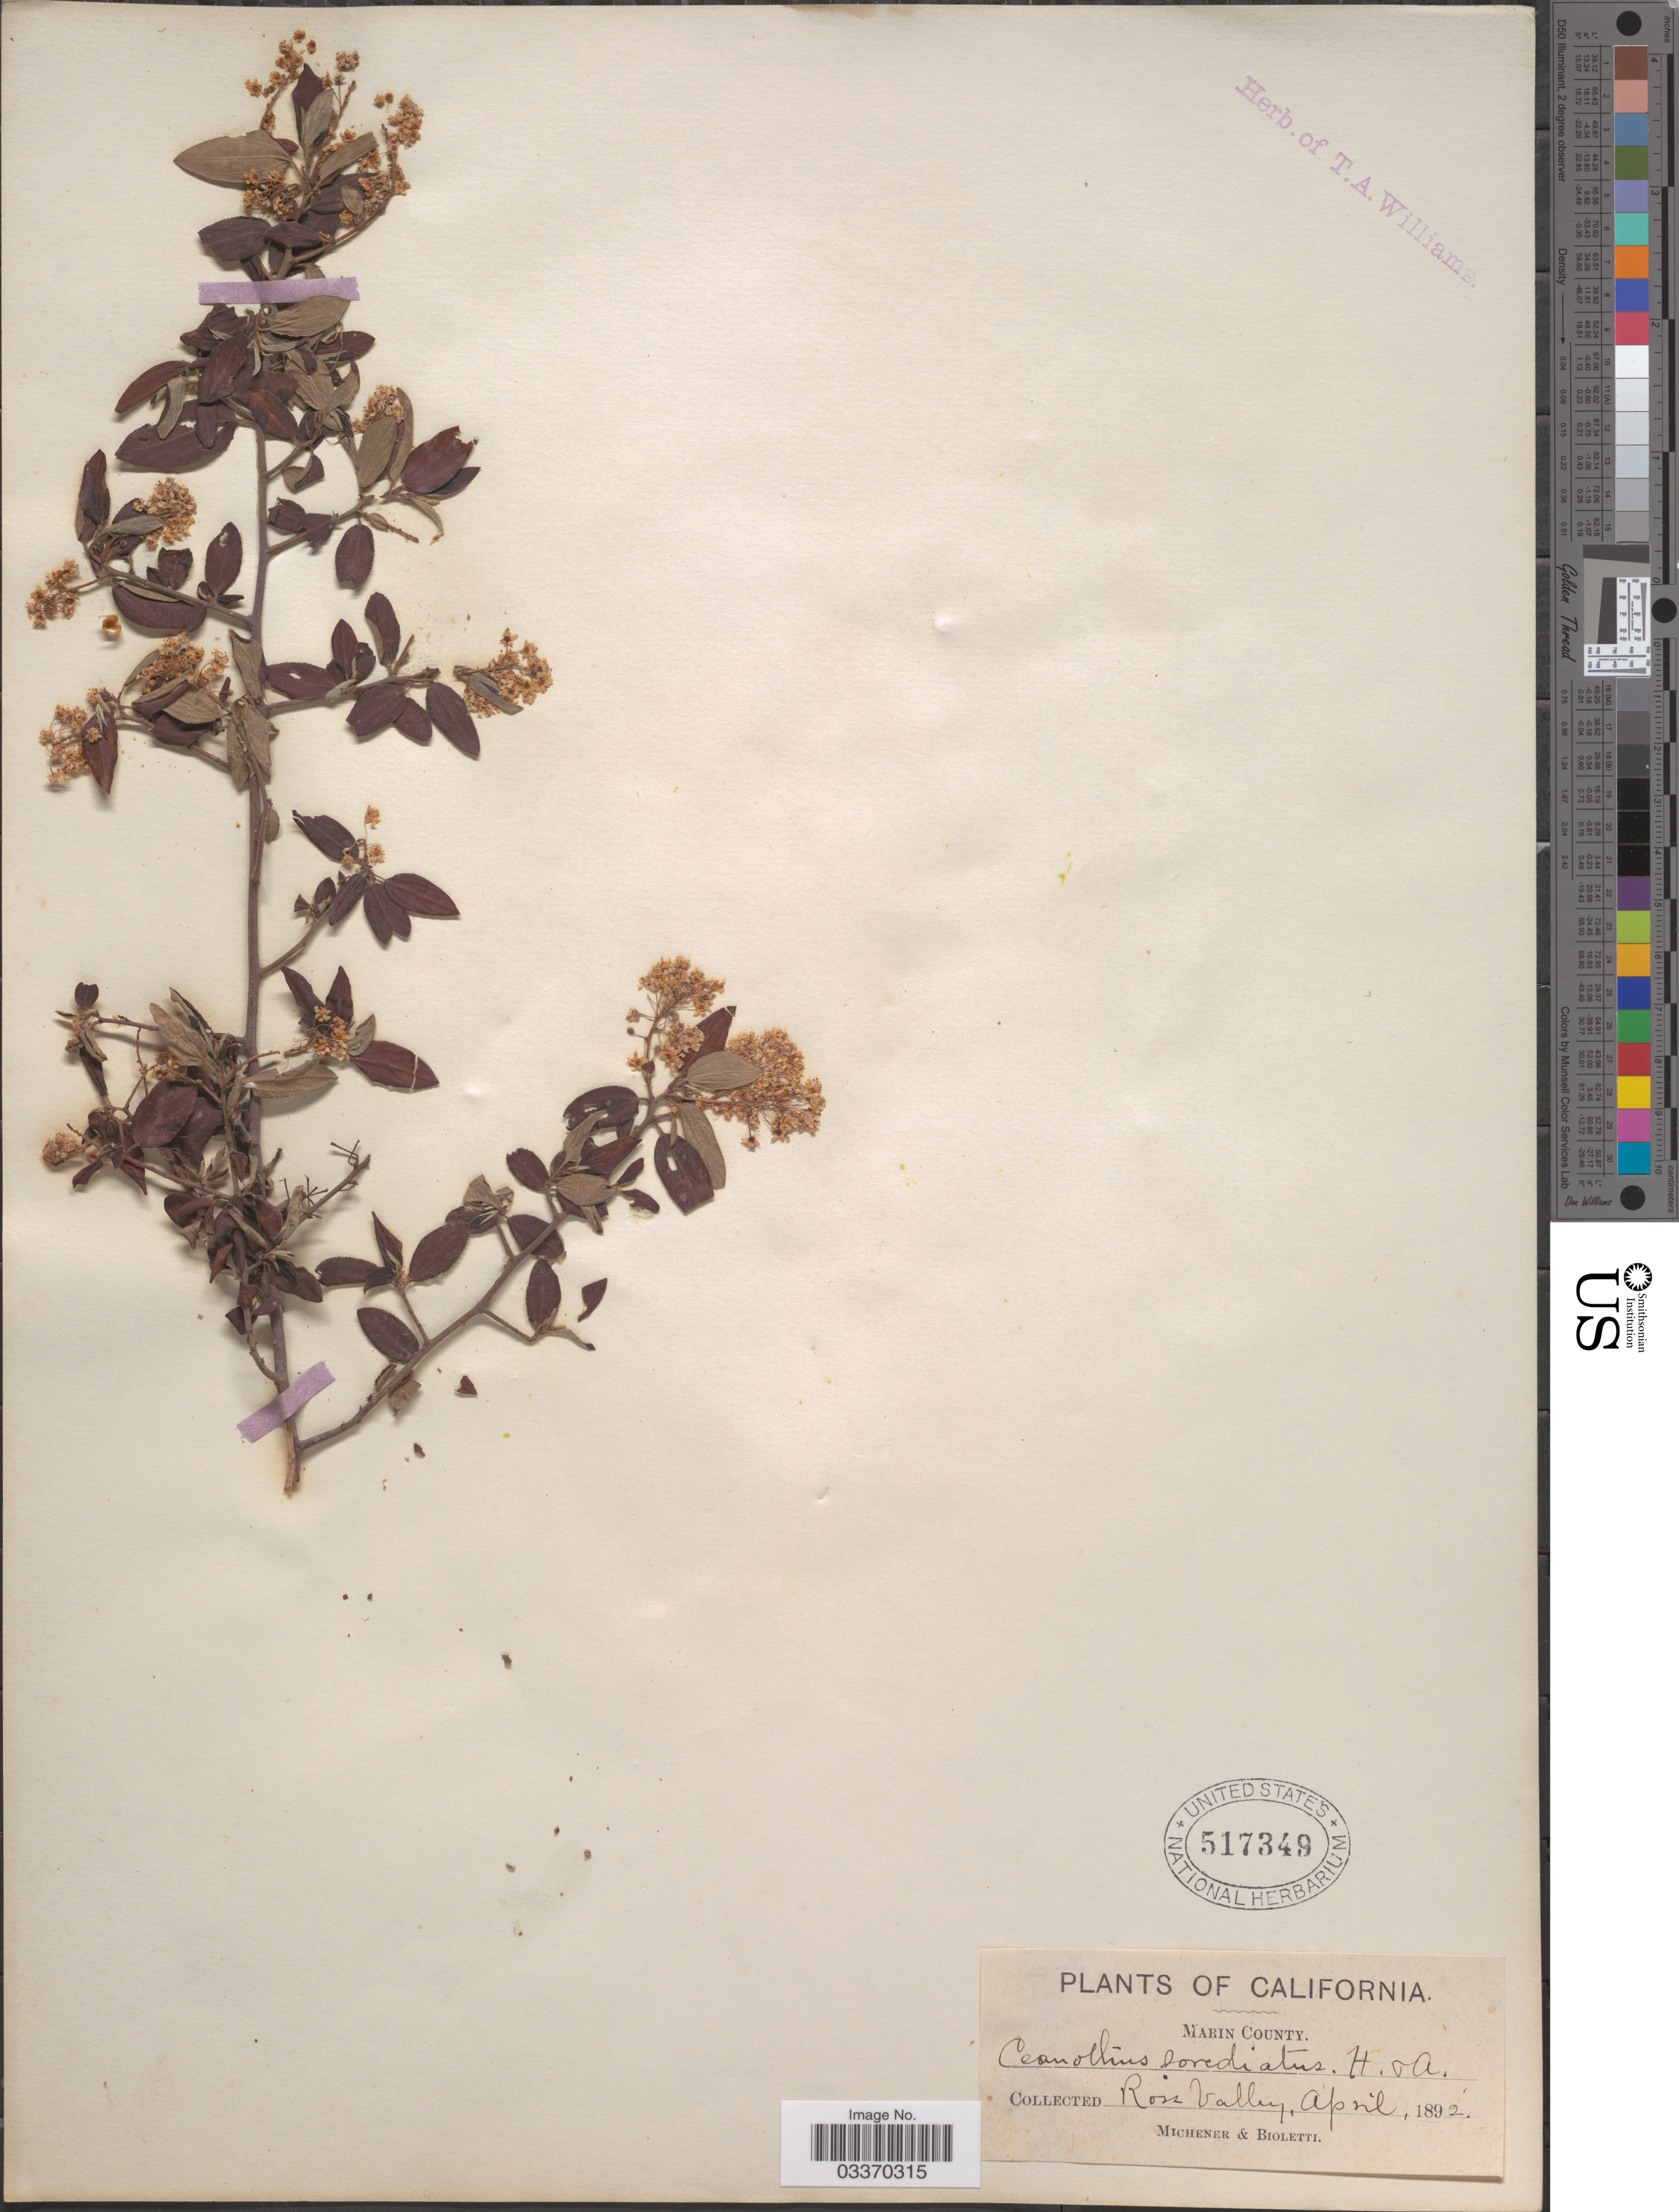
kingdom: Plantae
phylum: Tracheophyta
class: Magnoliopsida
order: Rosales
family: Rhamnaceae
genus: Ceanothus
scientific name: Ceanothus sorediatus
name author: Hook. & Arn.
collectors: -. Michener & -- Bioletti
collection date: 1892-04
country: United States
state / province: California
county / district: Marin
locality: Marin County. Ross Valley.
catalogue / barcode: US 517349